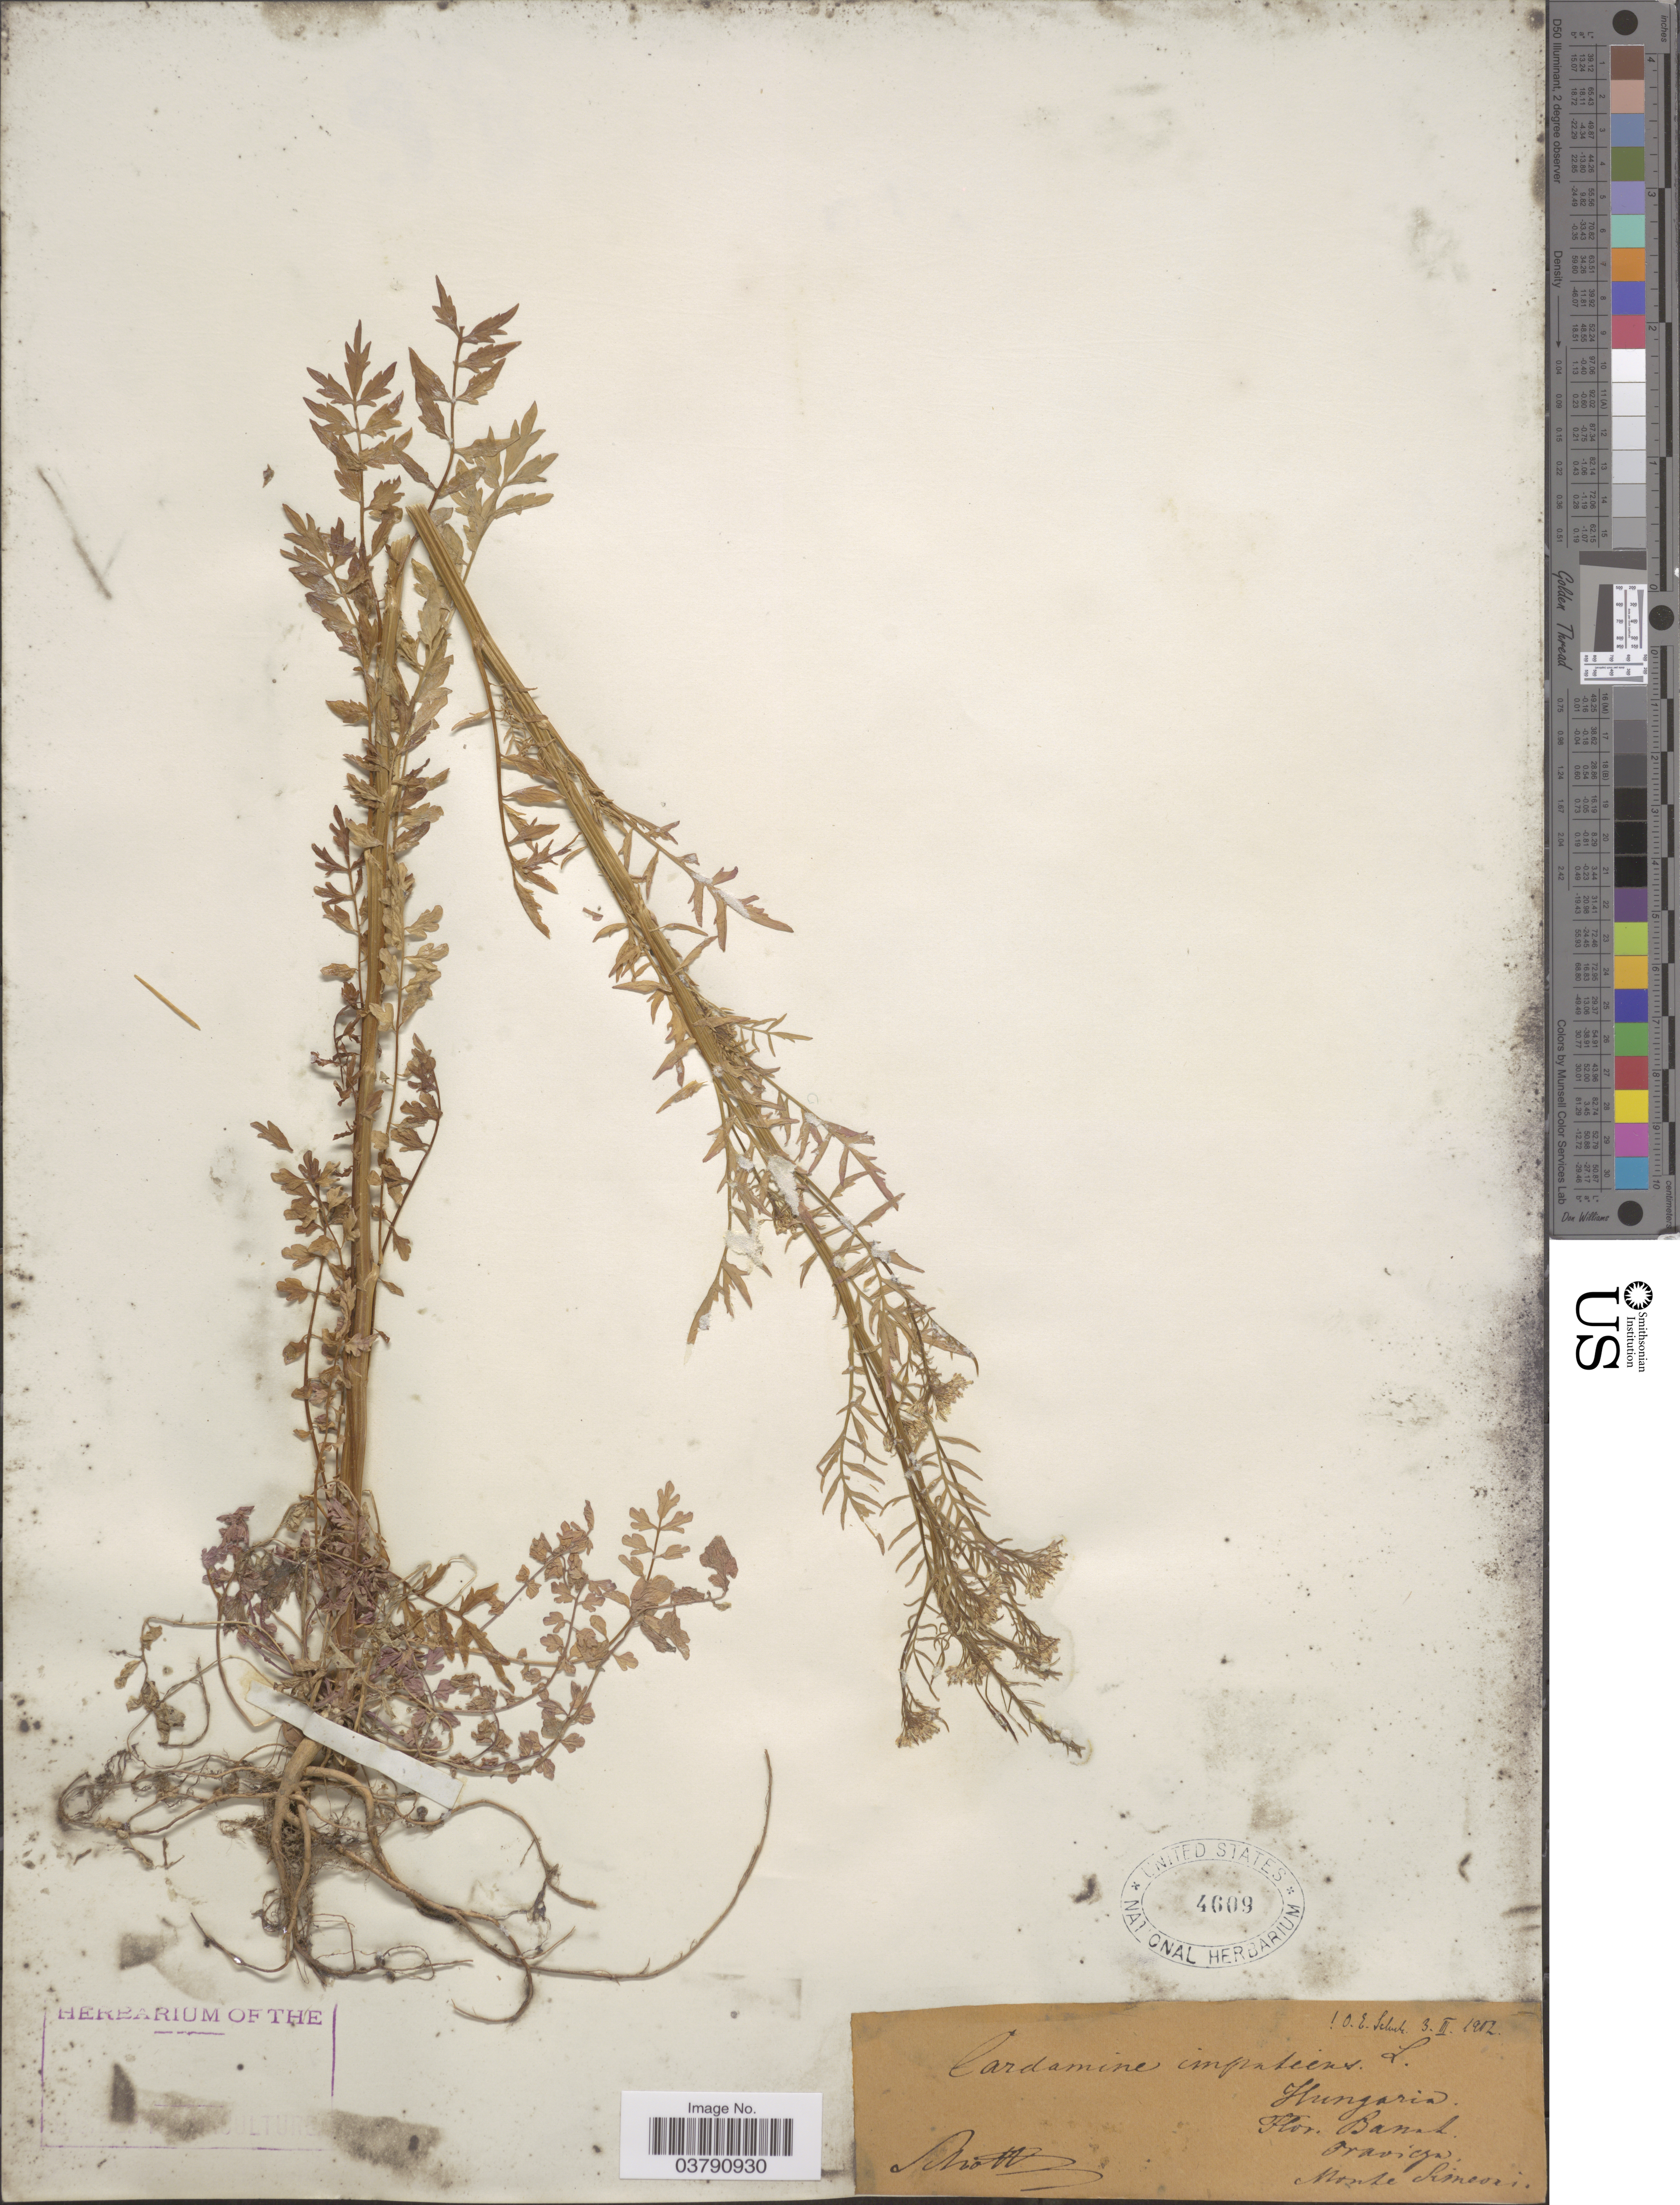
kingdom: Plantae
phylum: Tracheophyta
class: Magnoliopsida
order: Brassicales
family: Brassicaceae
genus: Cardamine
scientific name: Cardamine impatiens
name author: L.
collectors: Schott, --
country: Romania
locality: Flor. Banat, Oravicza, Monte Sineoris. [interpreted]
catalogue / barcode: US 4609